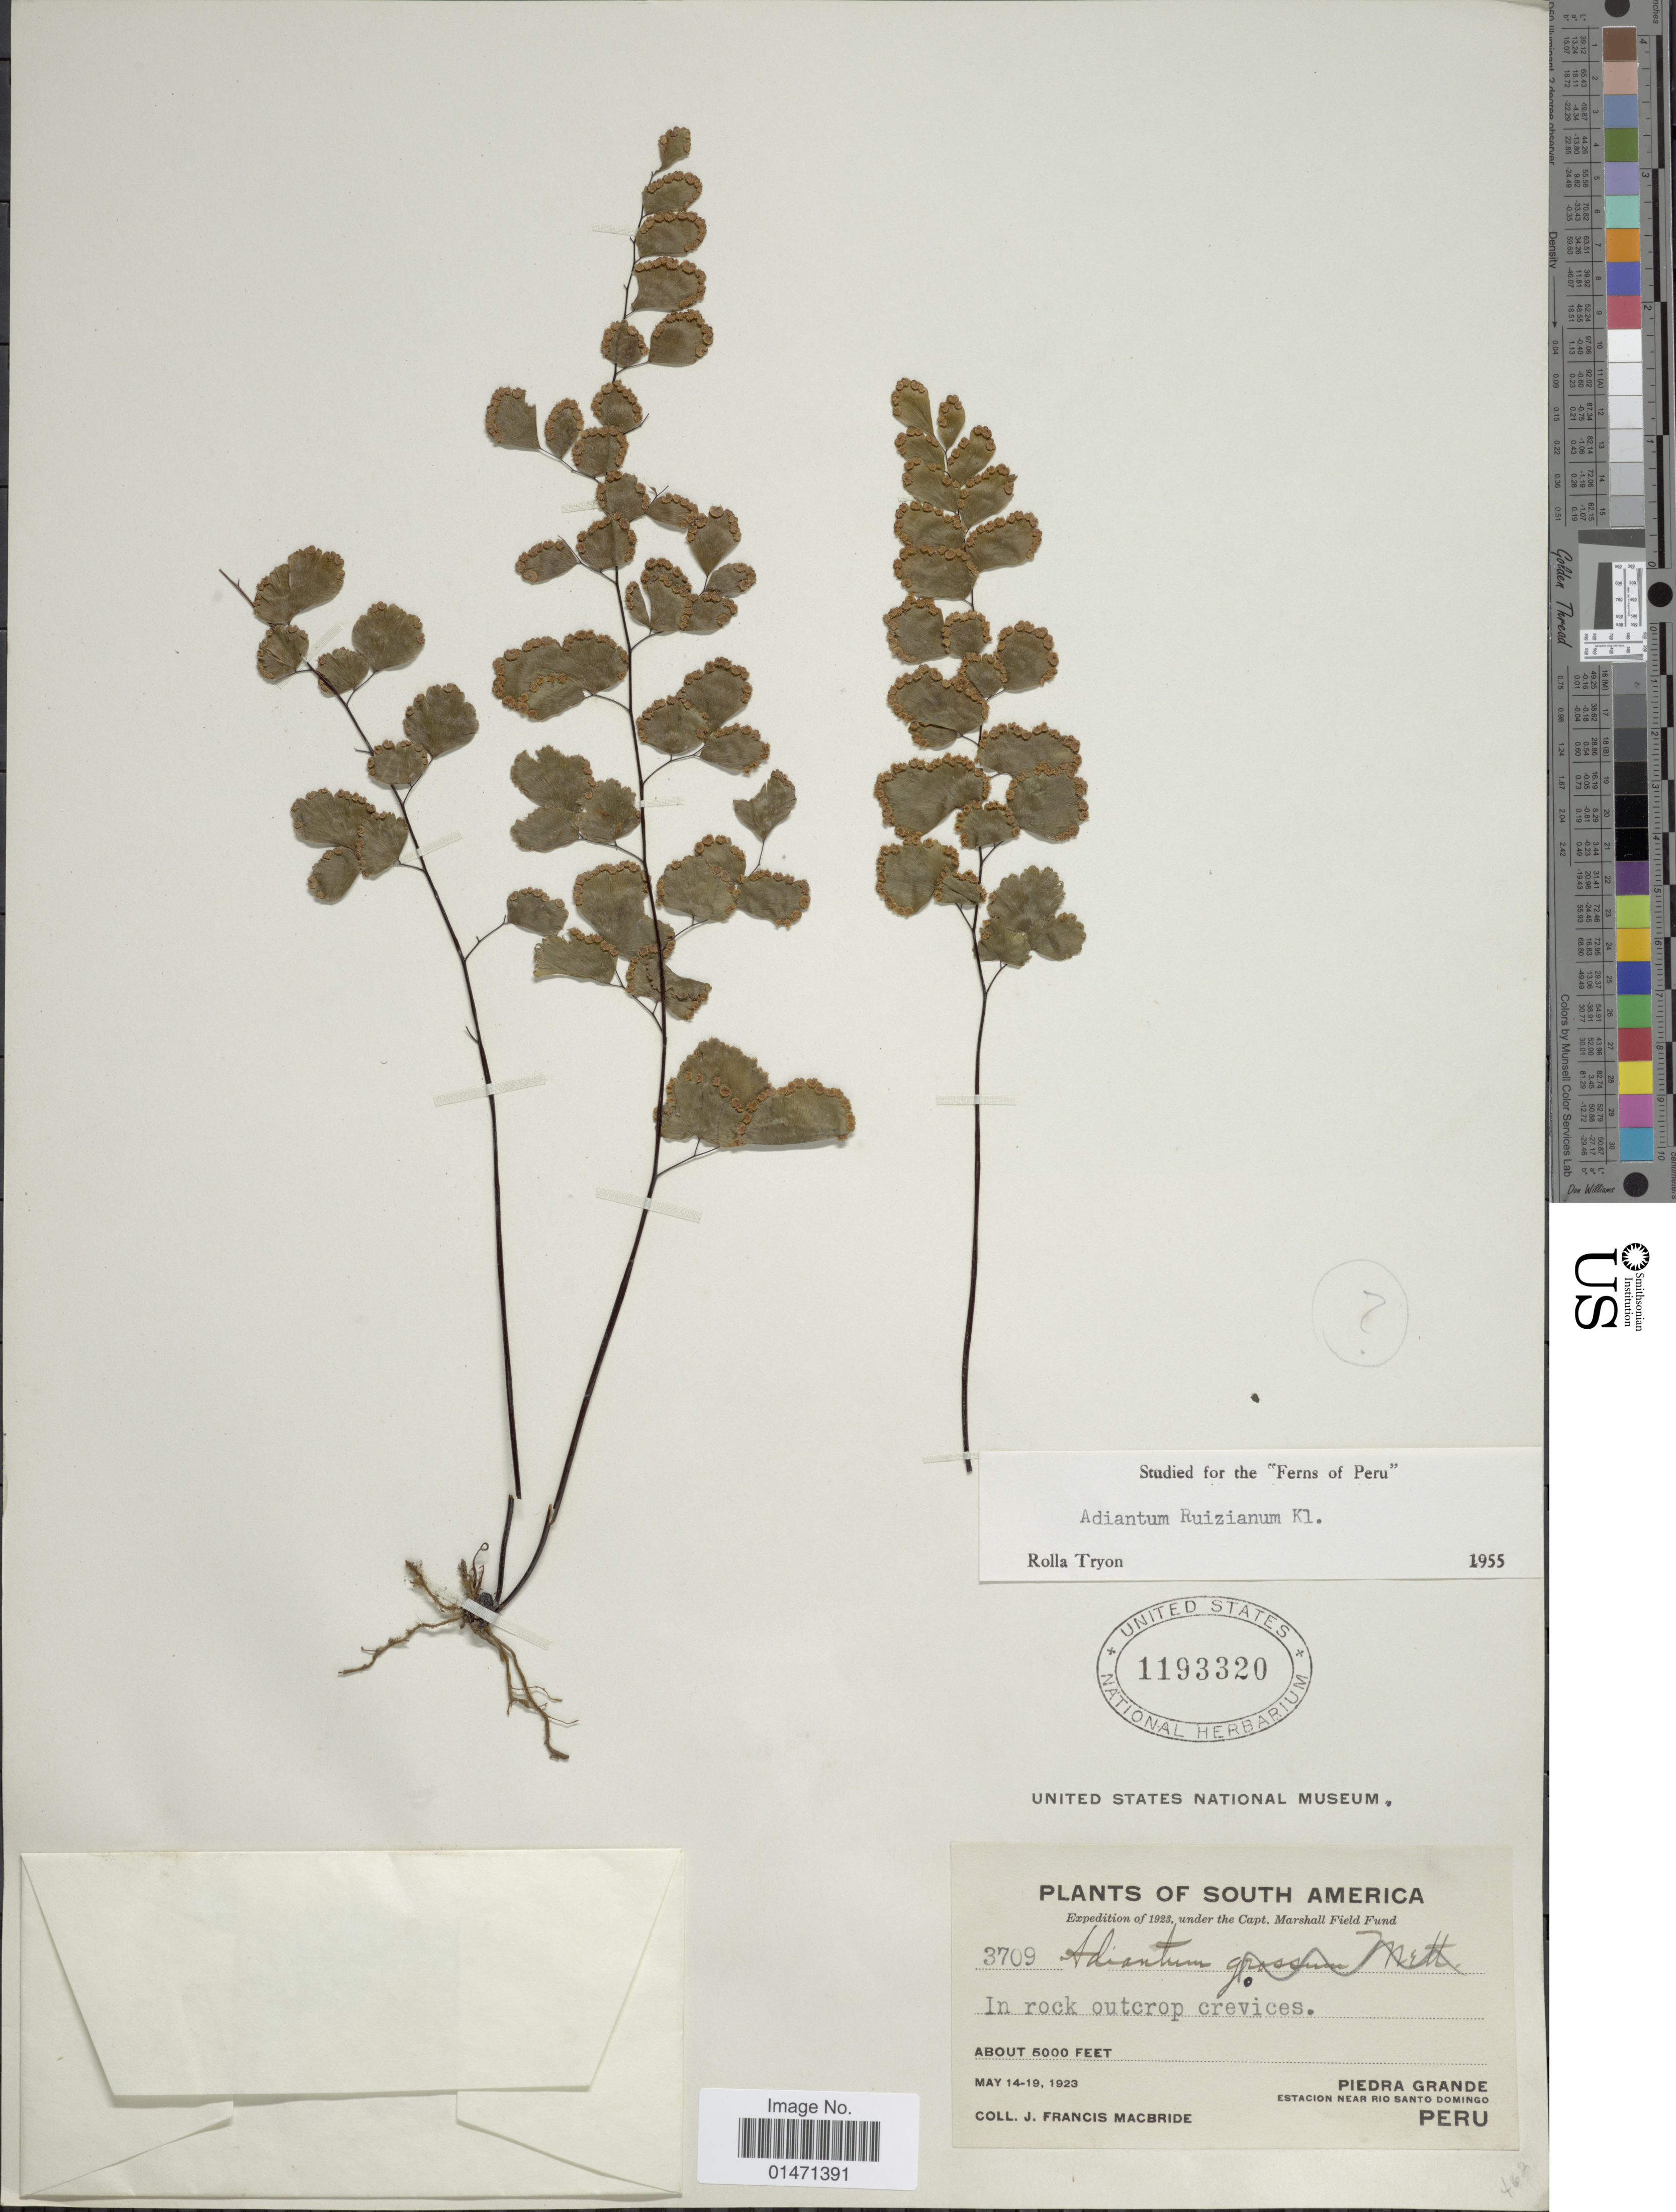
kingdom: Plantae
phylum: Tracheophyta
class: Polypodiopsida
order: Polypodiales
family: Pteridaceae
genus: Adiantum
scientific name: Adiantum ruizianum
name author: Klotzsch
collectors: J. F. Macbride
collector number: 3709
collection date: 1923-05-14/1923-05-19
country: Peru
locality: South America, Piedra Grande, estacion near Rio Santo Domingo, Peru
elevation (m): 1524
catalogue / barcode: US 1193320